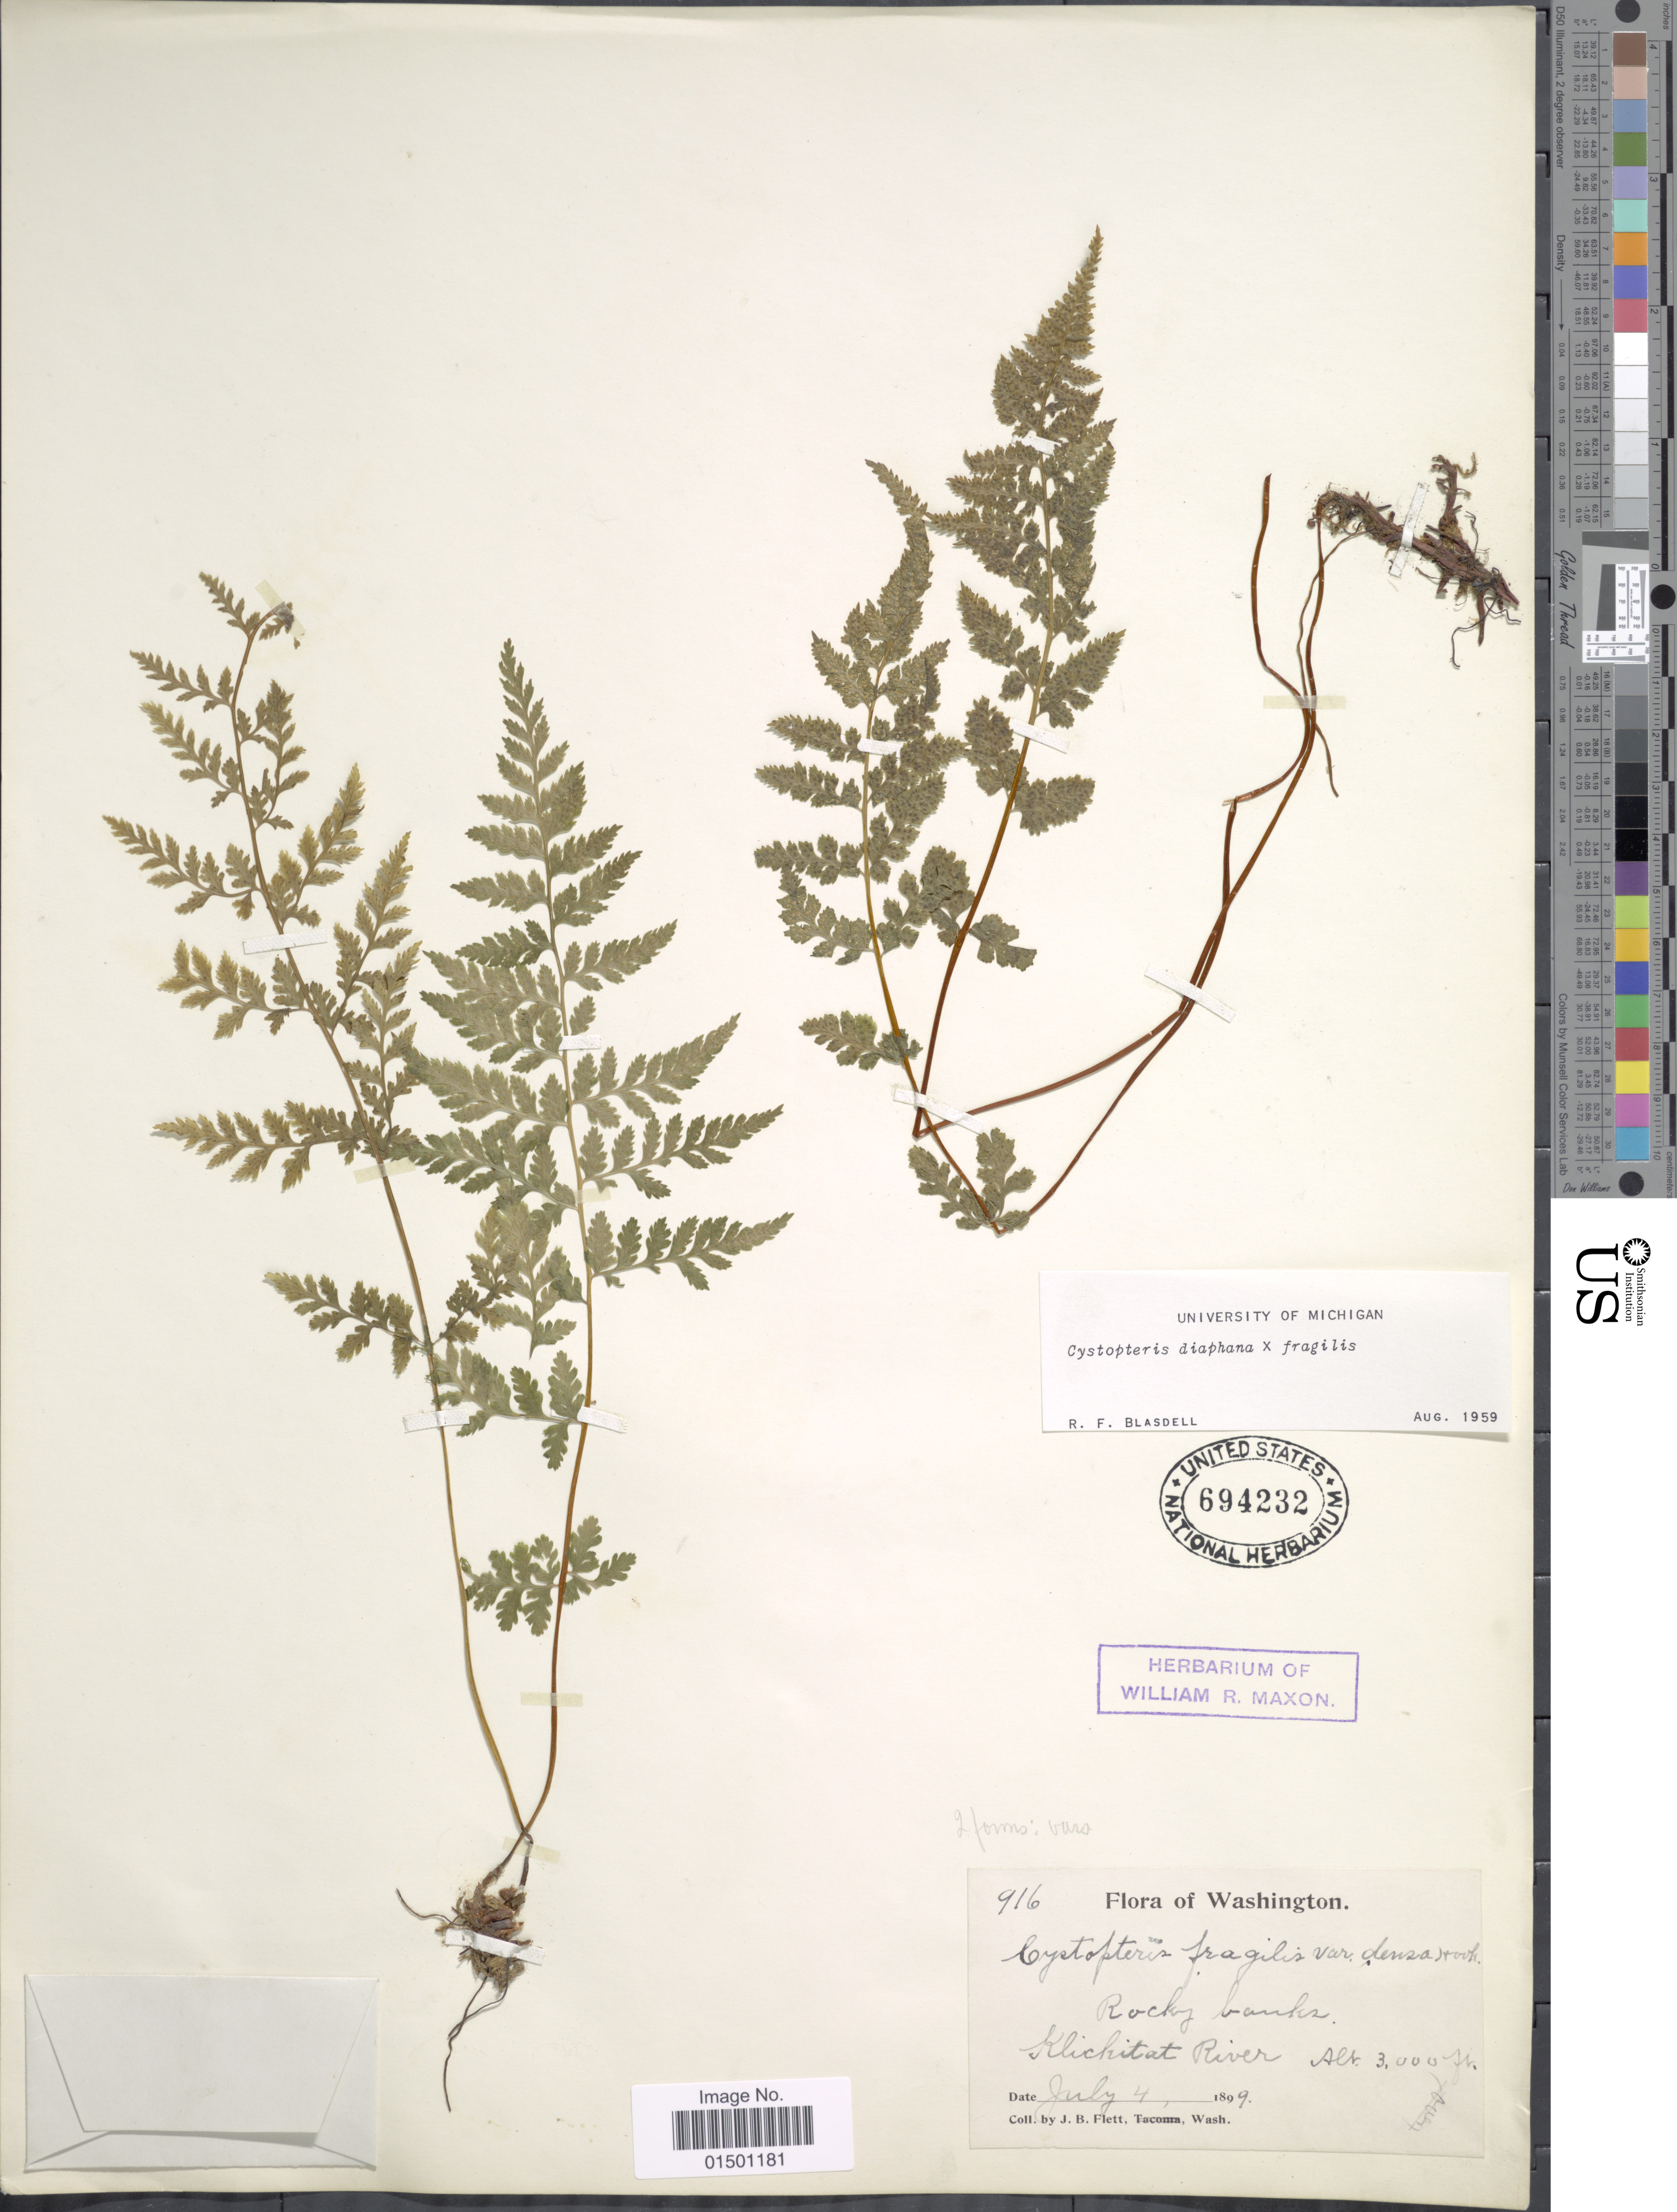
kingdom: Plantae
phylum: Tracheophyta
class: Polypodiopsida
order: Polypodiales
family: Cystopteridaceae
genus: Cystopteris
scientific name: Cystopteris diaphana x C. fragilis (L.) Bernh.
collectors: J. Flett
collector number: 916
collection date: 1809-07-04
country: United States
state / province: Washington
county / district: Klickitat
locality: Klickitat River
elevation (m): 914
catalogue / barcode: US 694232